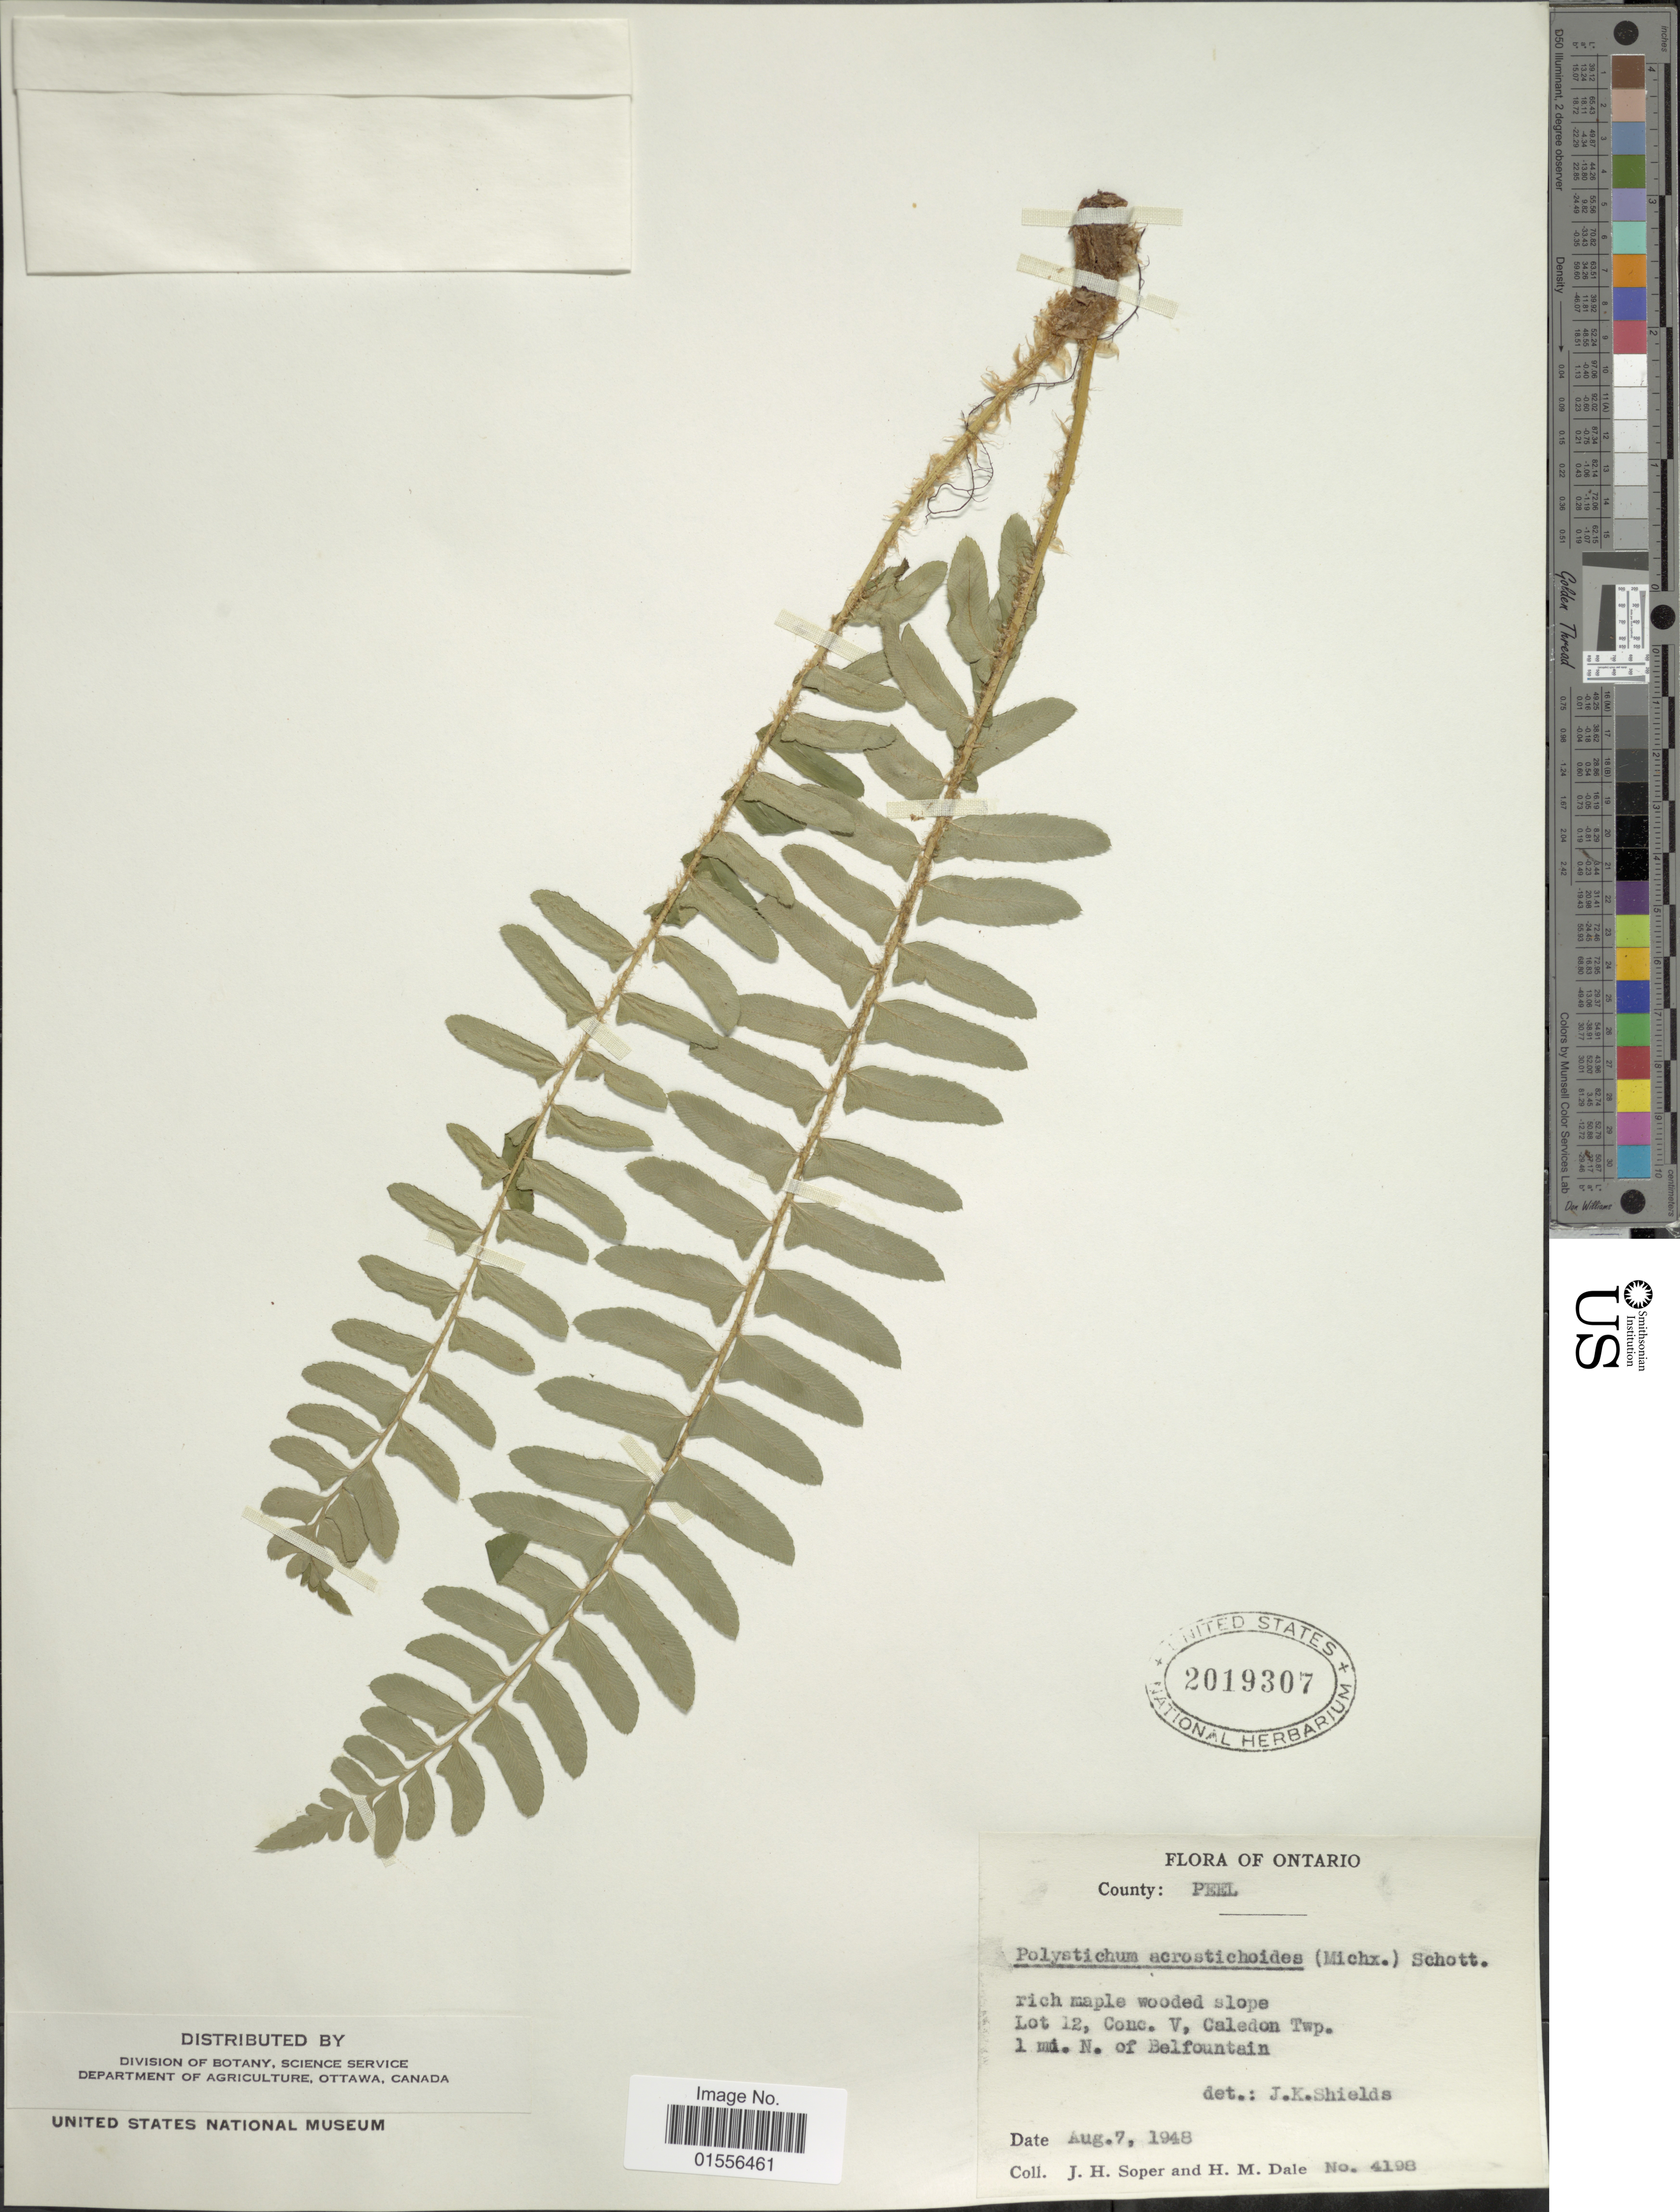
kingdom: Plantae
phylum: Tracheophyta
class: Polypodiopsida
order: Polypodiales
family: Dryopteridaceae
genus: Polystichum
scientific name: Polystichum acrostichoides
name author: (Michx.) Schott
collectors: J. H. Soper & H. M. Dale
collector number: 4198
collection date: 1948-08-07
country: Canada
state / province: Ontario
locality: County: Peel, rich maple wooded slope Lot 12, Conc. V. Caledon Twp. 1 mi. N. of Belfountain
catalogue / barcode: US 2019307